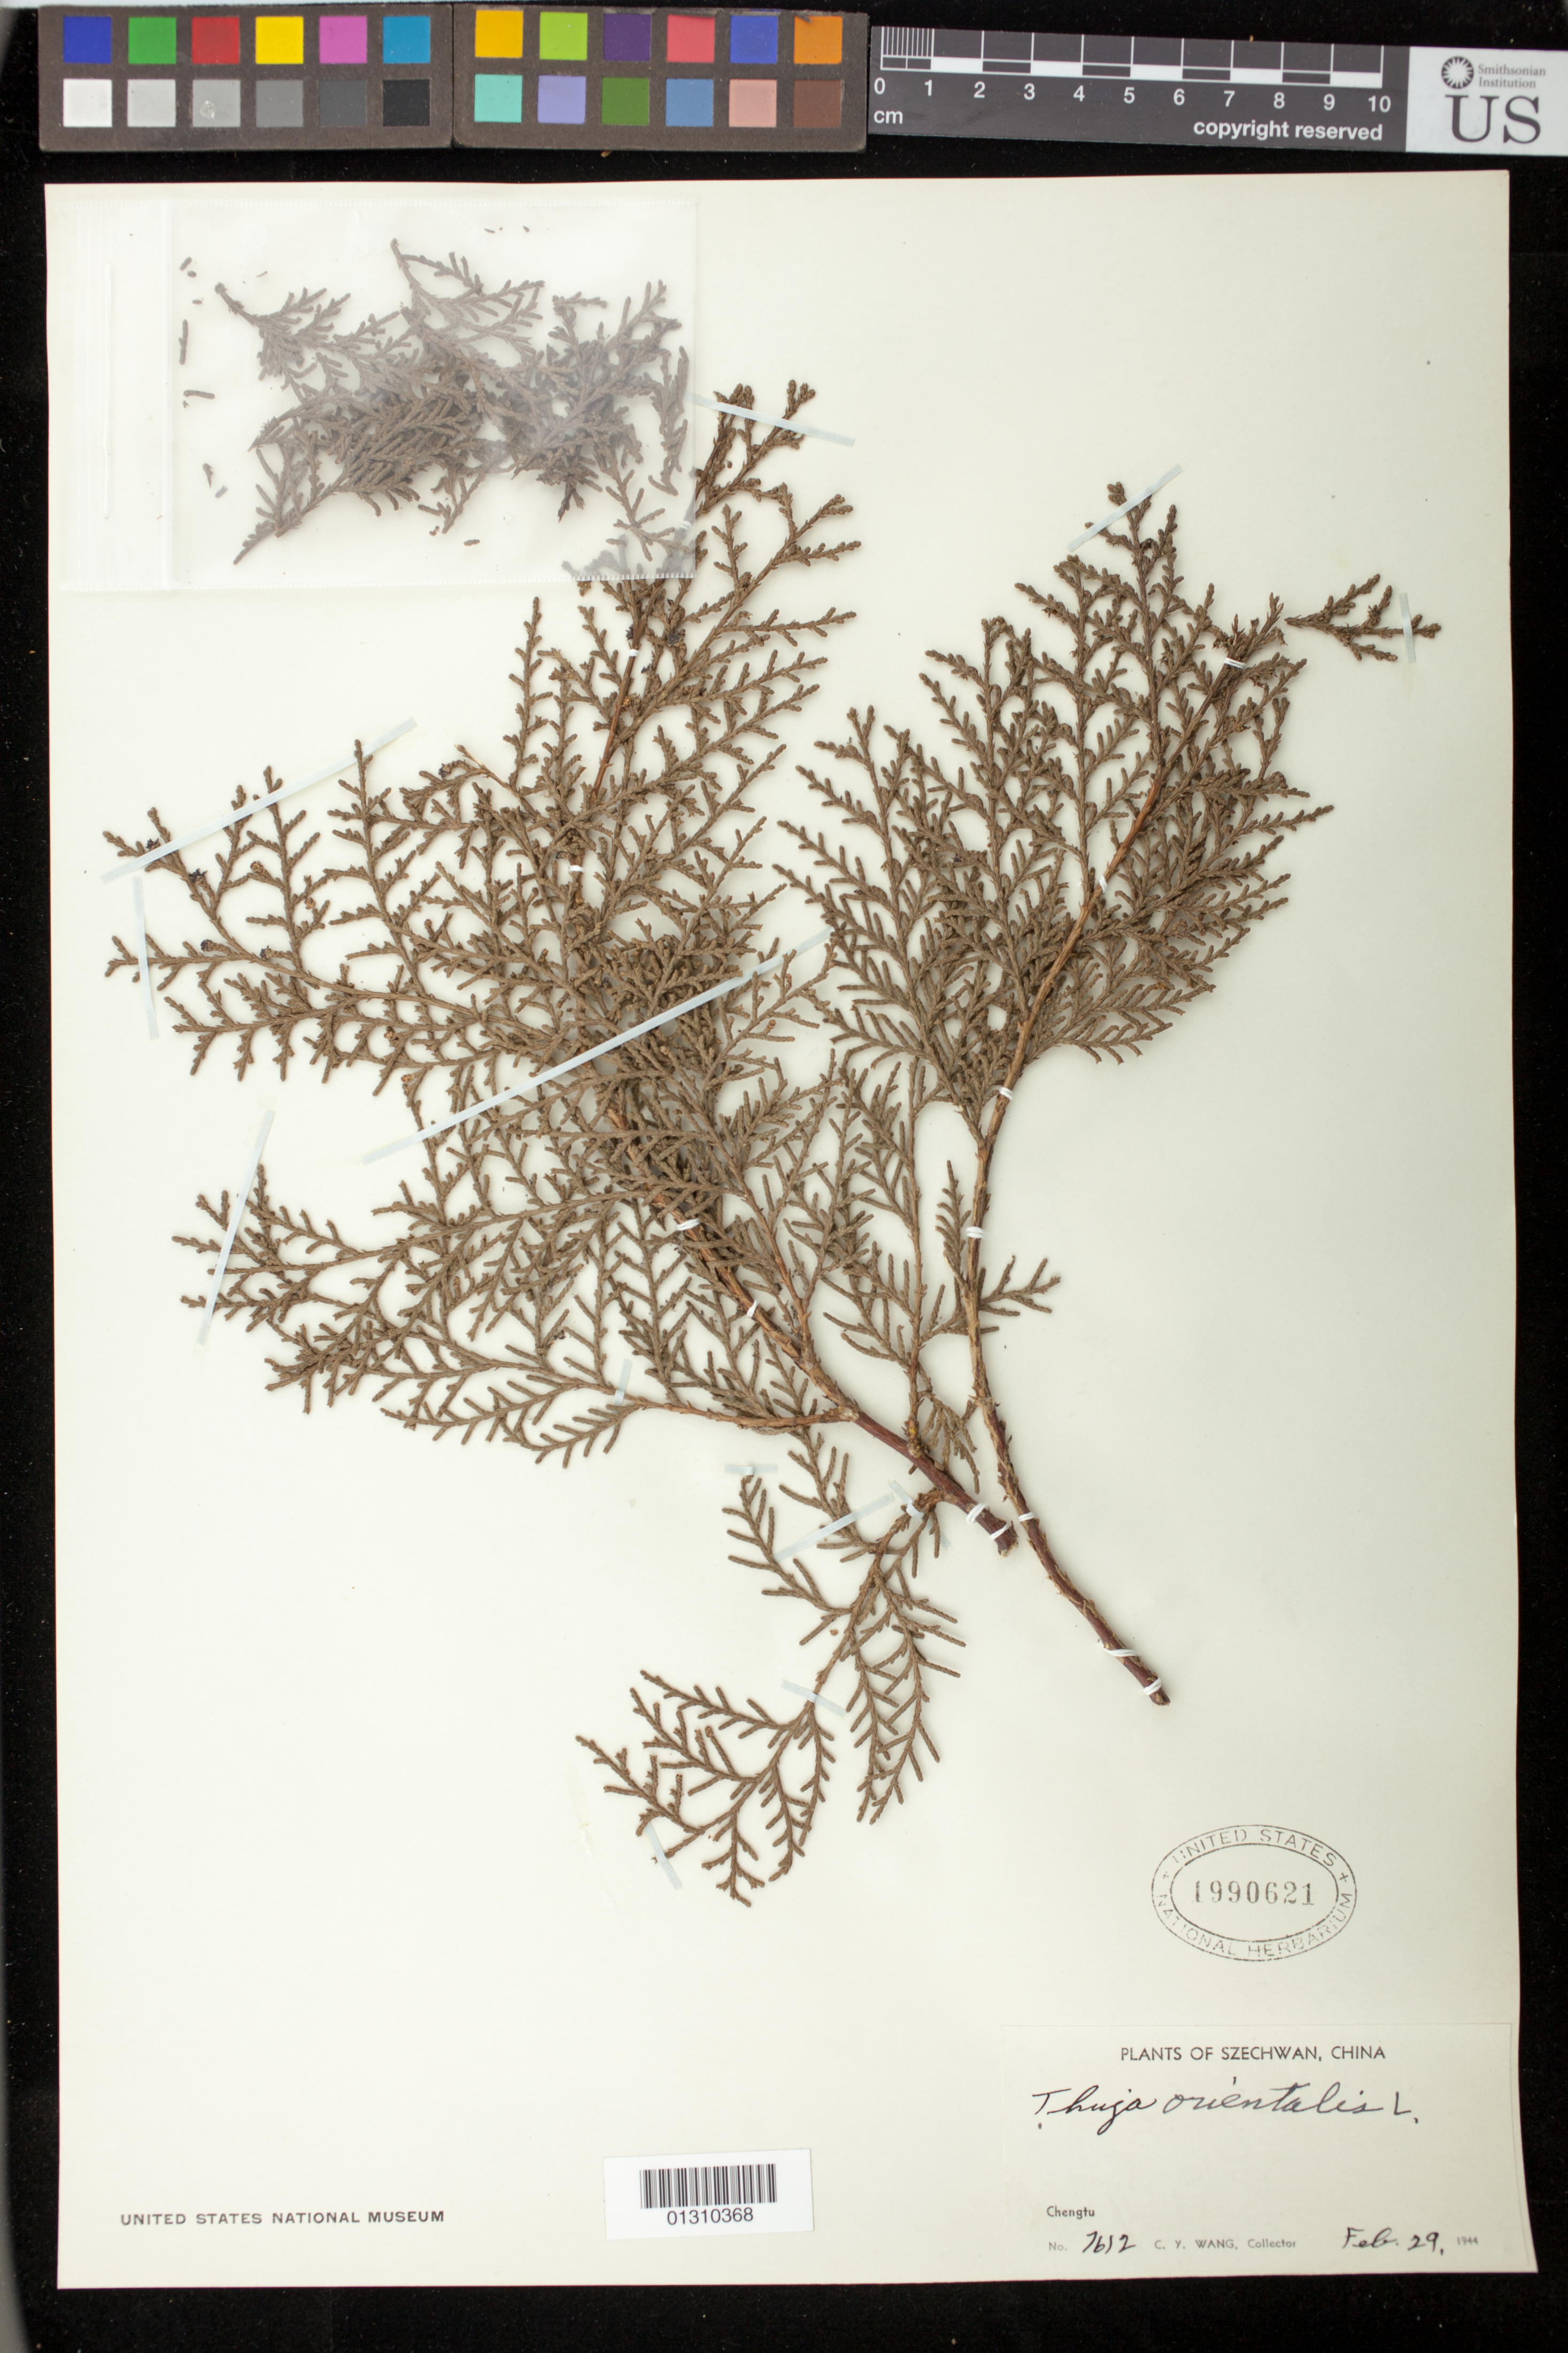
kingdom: Plantae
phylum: Tracheophyta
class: Pinopsida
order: Pinales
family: Cupressaceae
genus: Thuja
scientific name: Thuja orientalis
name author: L.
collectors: C. y. Wang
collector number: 7612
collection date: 1944-02-29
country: China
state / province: Sichuan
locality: Szechwan, Chengtu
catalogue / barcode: US 1990621